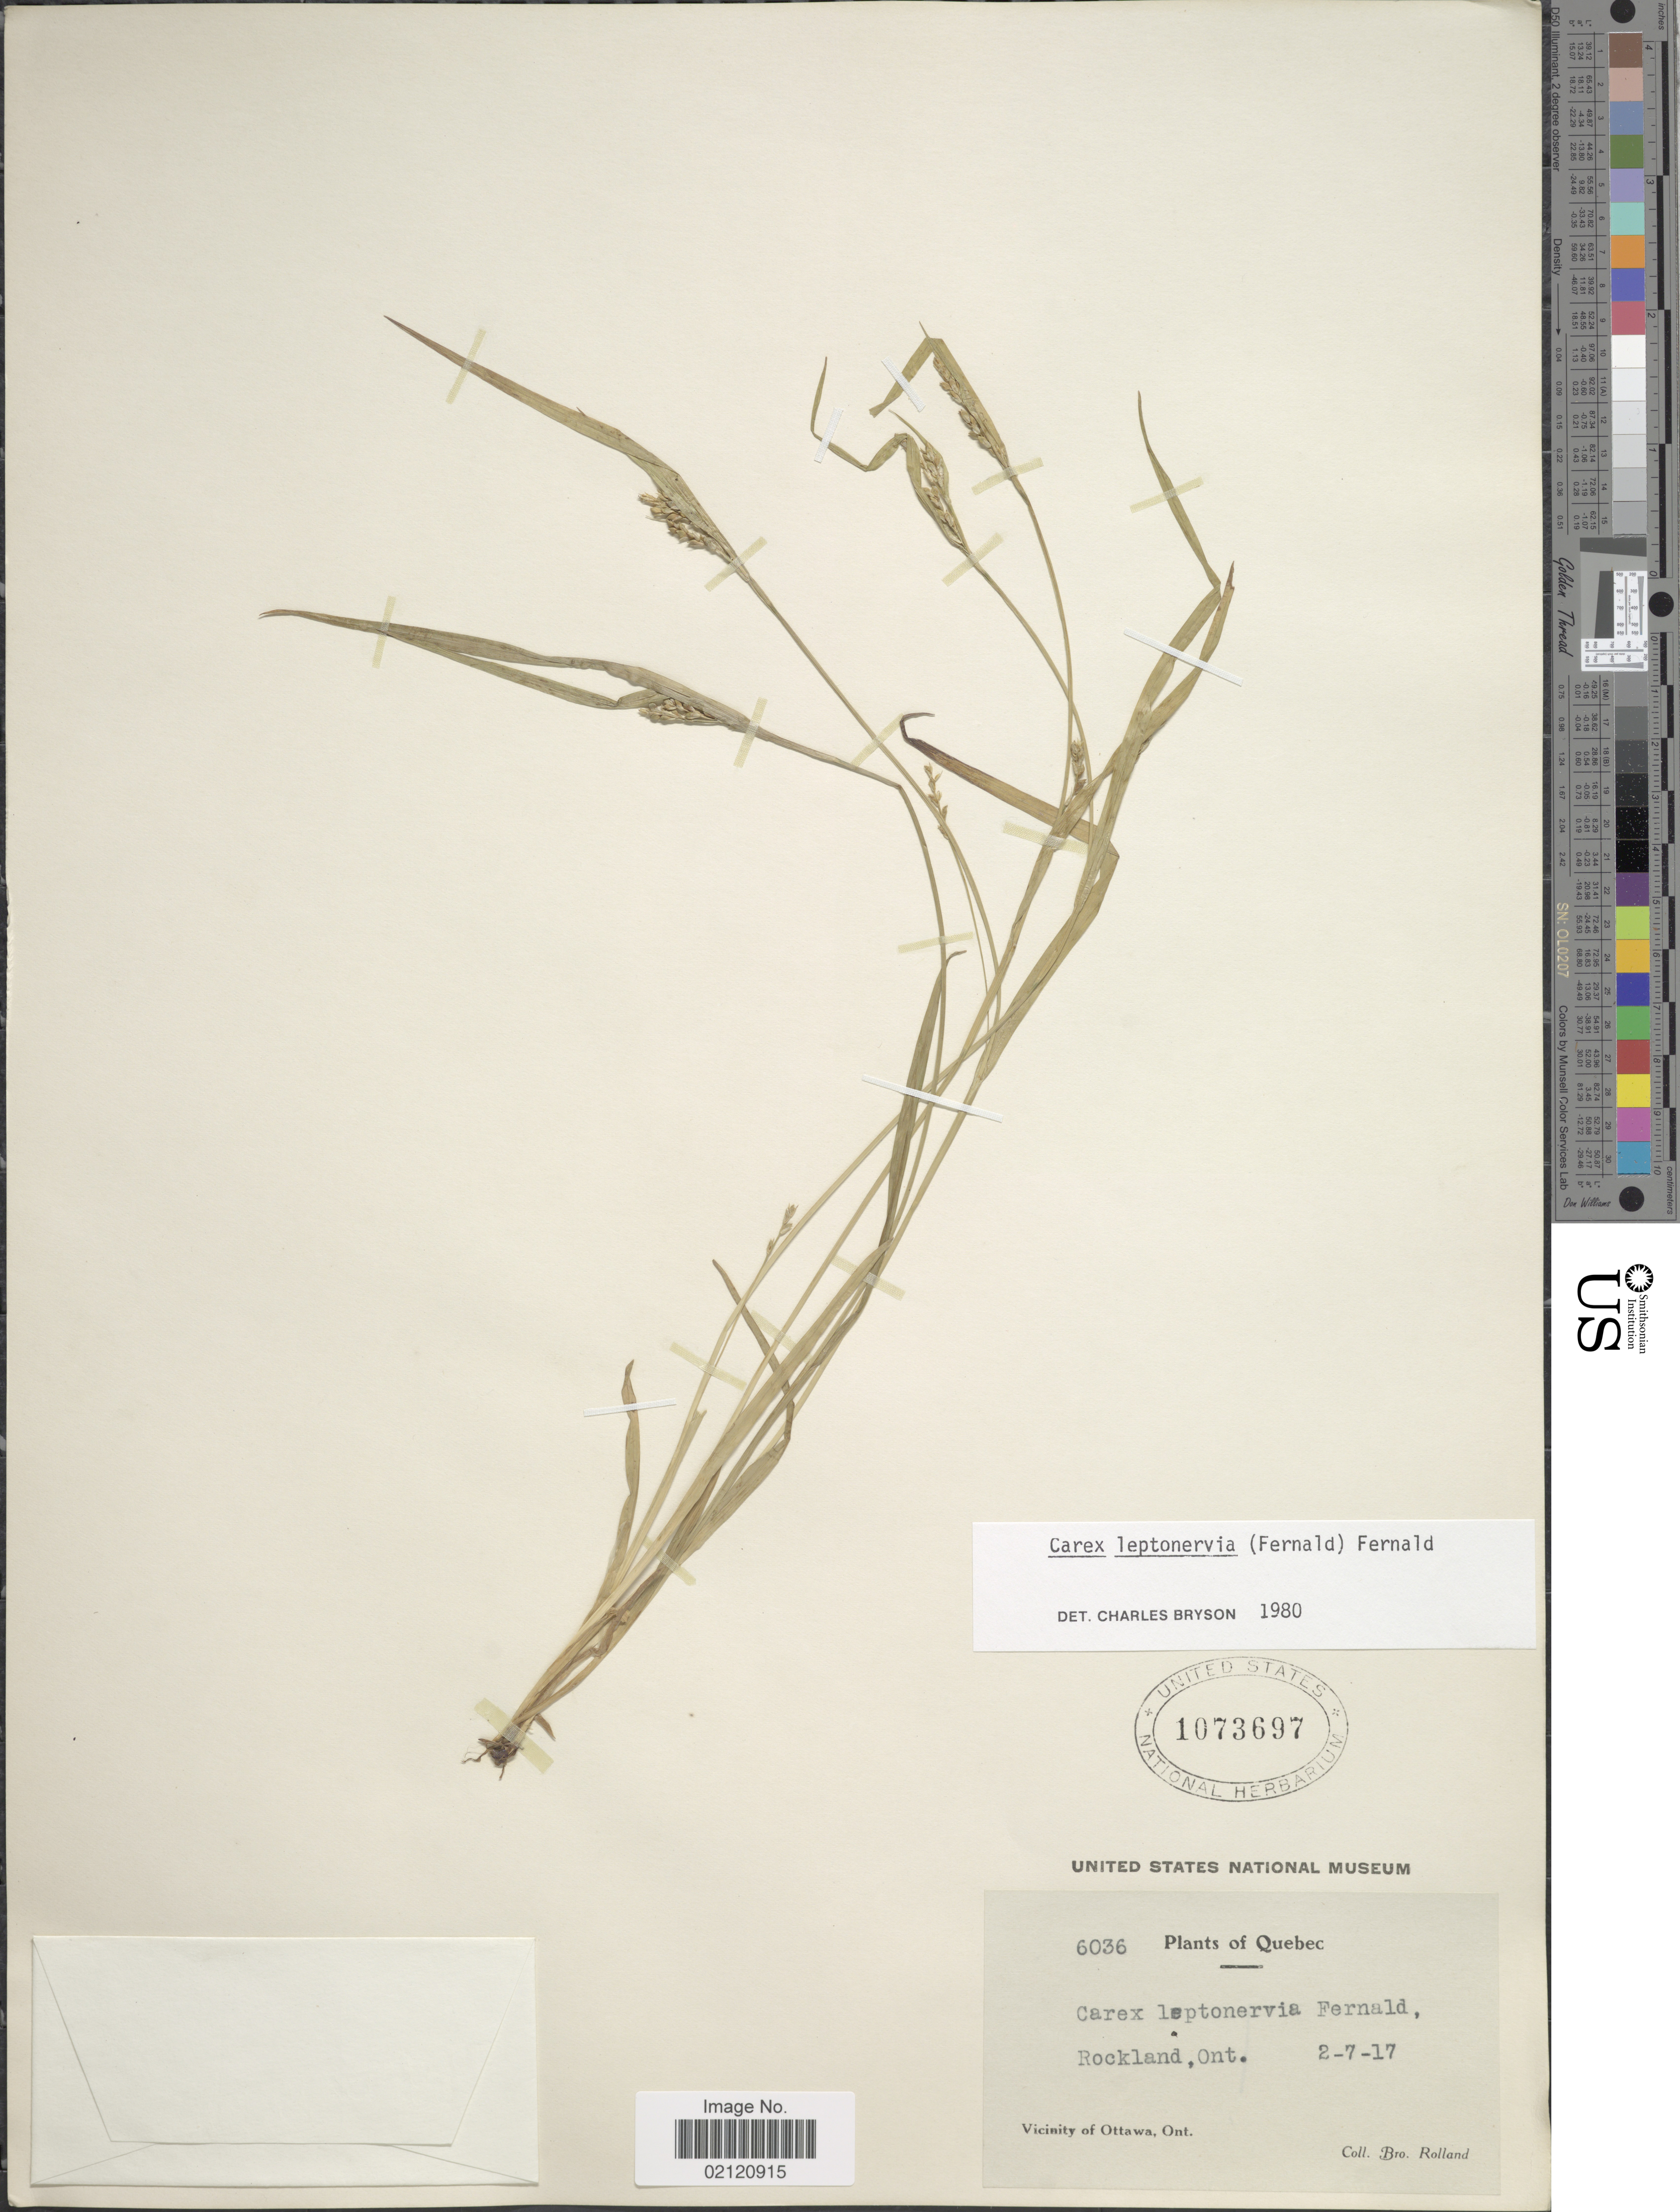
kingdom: Plantae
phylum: Tracheophyta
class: Liliopsida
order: Poales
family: Cyperaceae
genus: Carex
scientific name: Carex leptonervia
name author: (Fernald) Fernald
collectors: B. Rolland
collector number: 6036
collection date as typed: Transcribed d/m/y: 2/7/17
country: Canada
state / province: Ontario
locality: Rockland, Ont., Quebec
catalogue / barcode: US 1073697